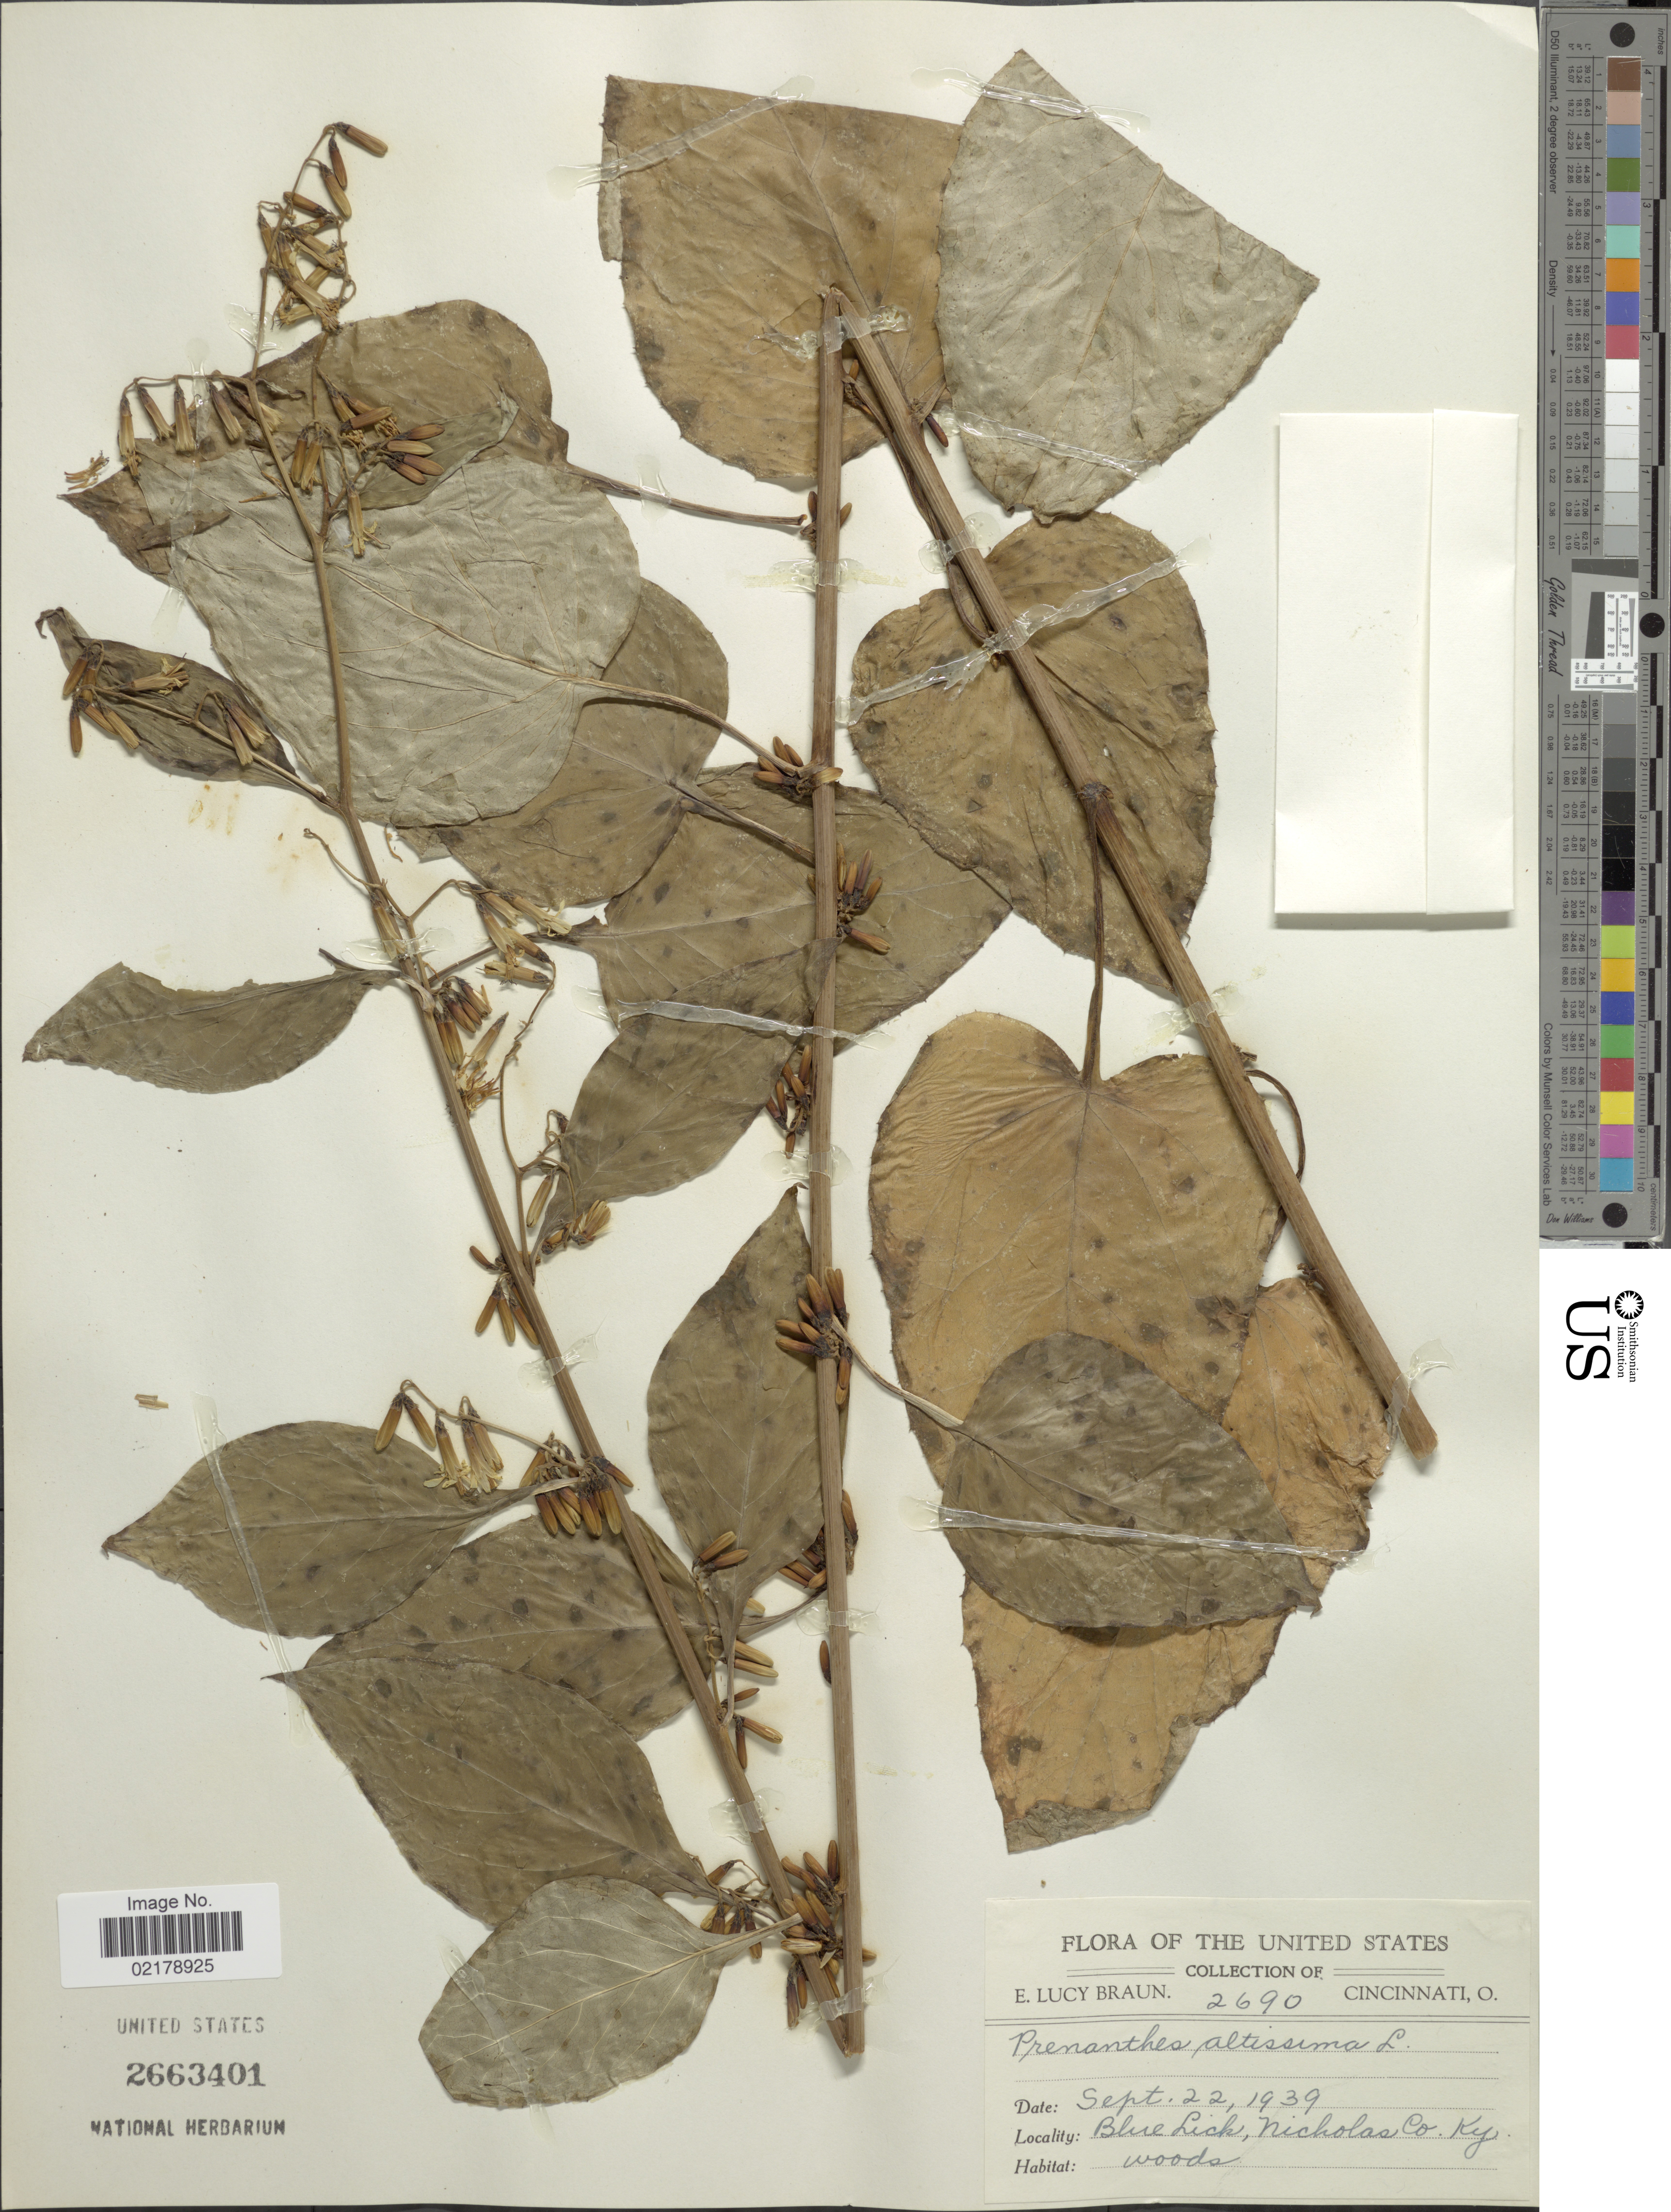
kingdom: Plantae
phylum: Tracheophyta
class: Magnoliopsida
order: Asterales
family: Asteraceae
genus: Nabalus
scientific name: Nabalus altissimus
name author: (L.) Hook.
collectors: E. L. Braun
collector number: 2690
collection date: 1939-09-22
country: United States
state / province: Kentucky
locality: Blue Lich, Nicholas Co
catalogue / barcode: US 2663401